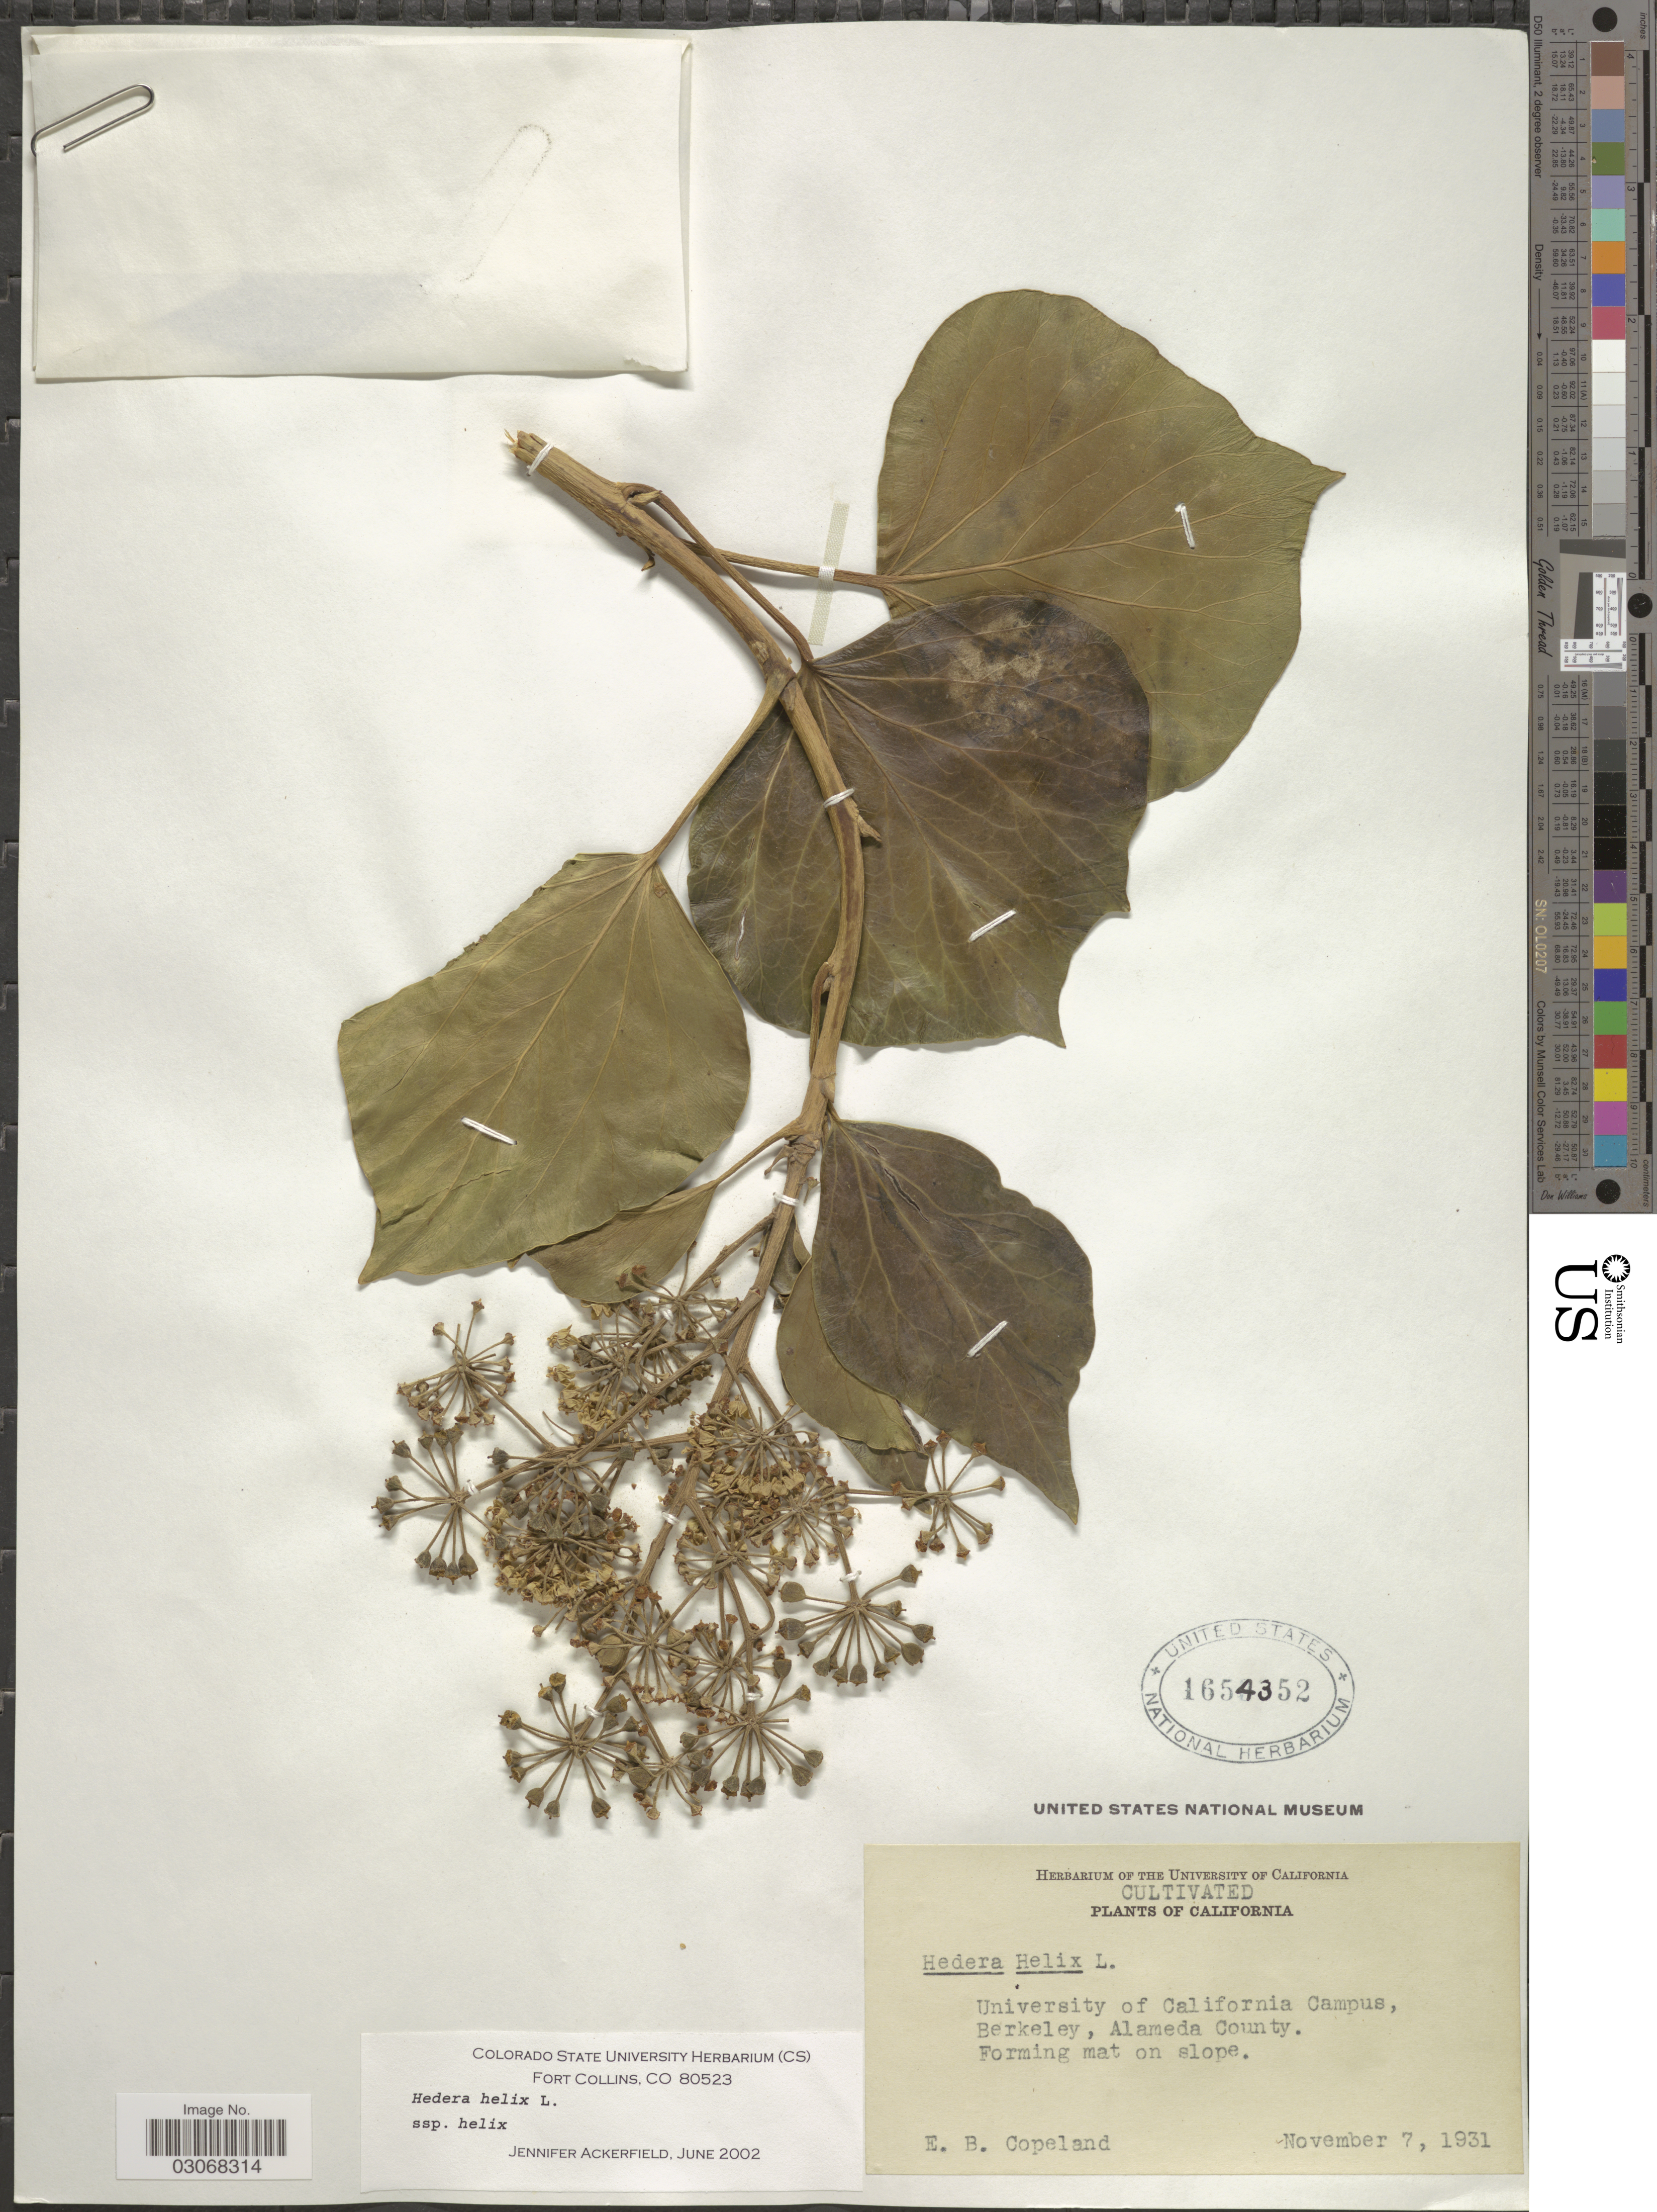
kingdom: Plantae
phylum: Tracheophyta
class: Magnoliopsida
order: Apiales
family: Araliaceae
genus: Hedera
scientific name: Hedera helix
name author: L.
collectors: E. B. Copeland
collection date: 1931-11-07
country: United States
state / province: California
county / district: Alameda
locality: University of California Campus, Berkeley, Alameda County.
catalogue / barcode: US 1654352